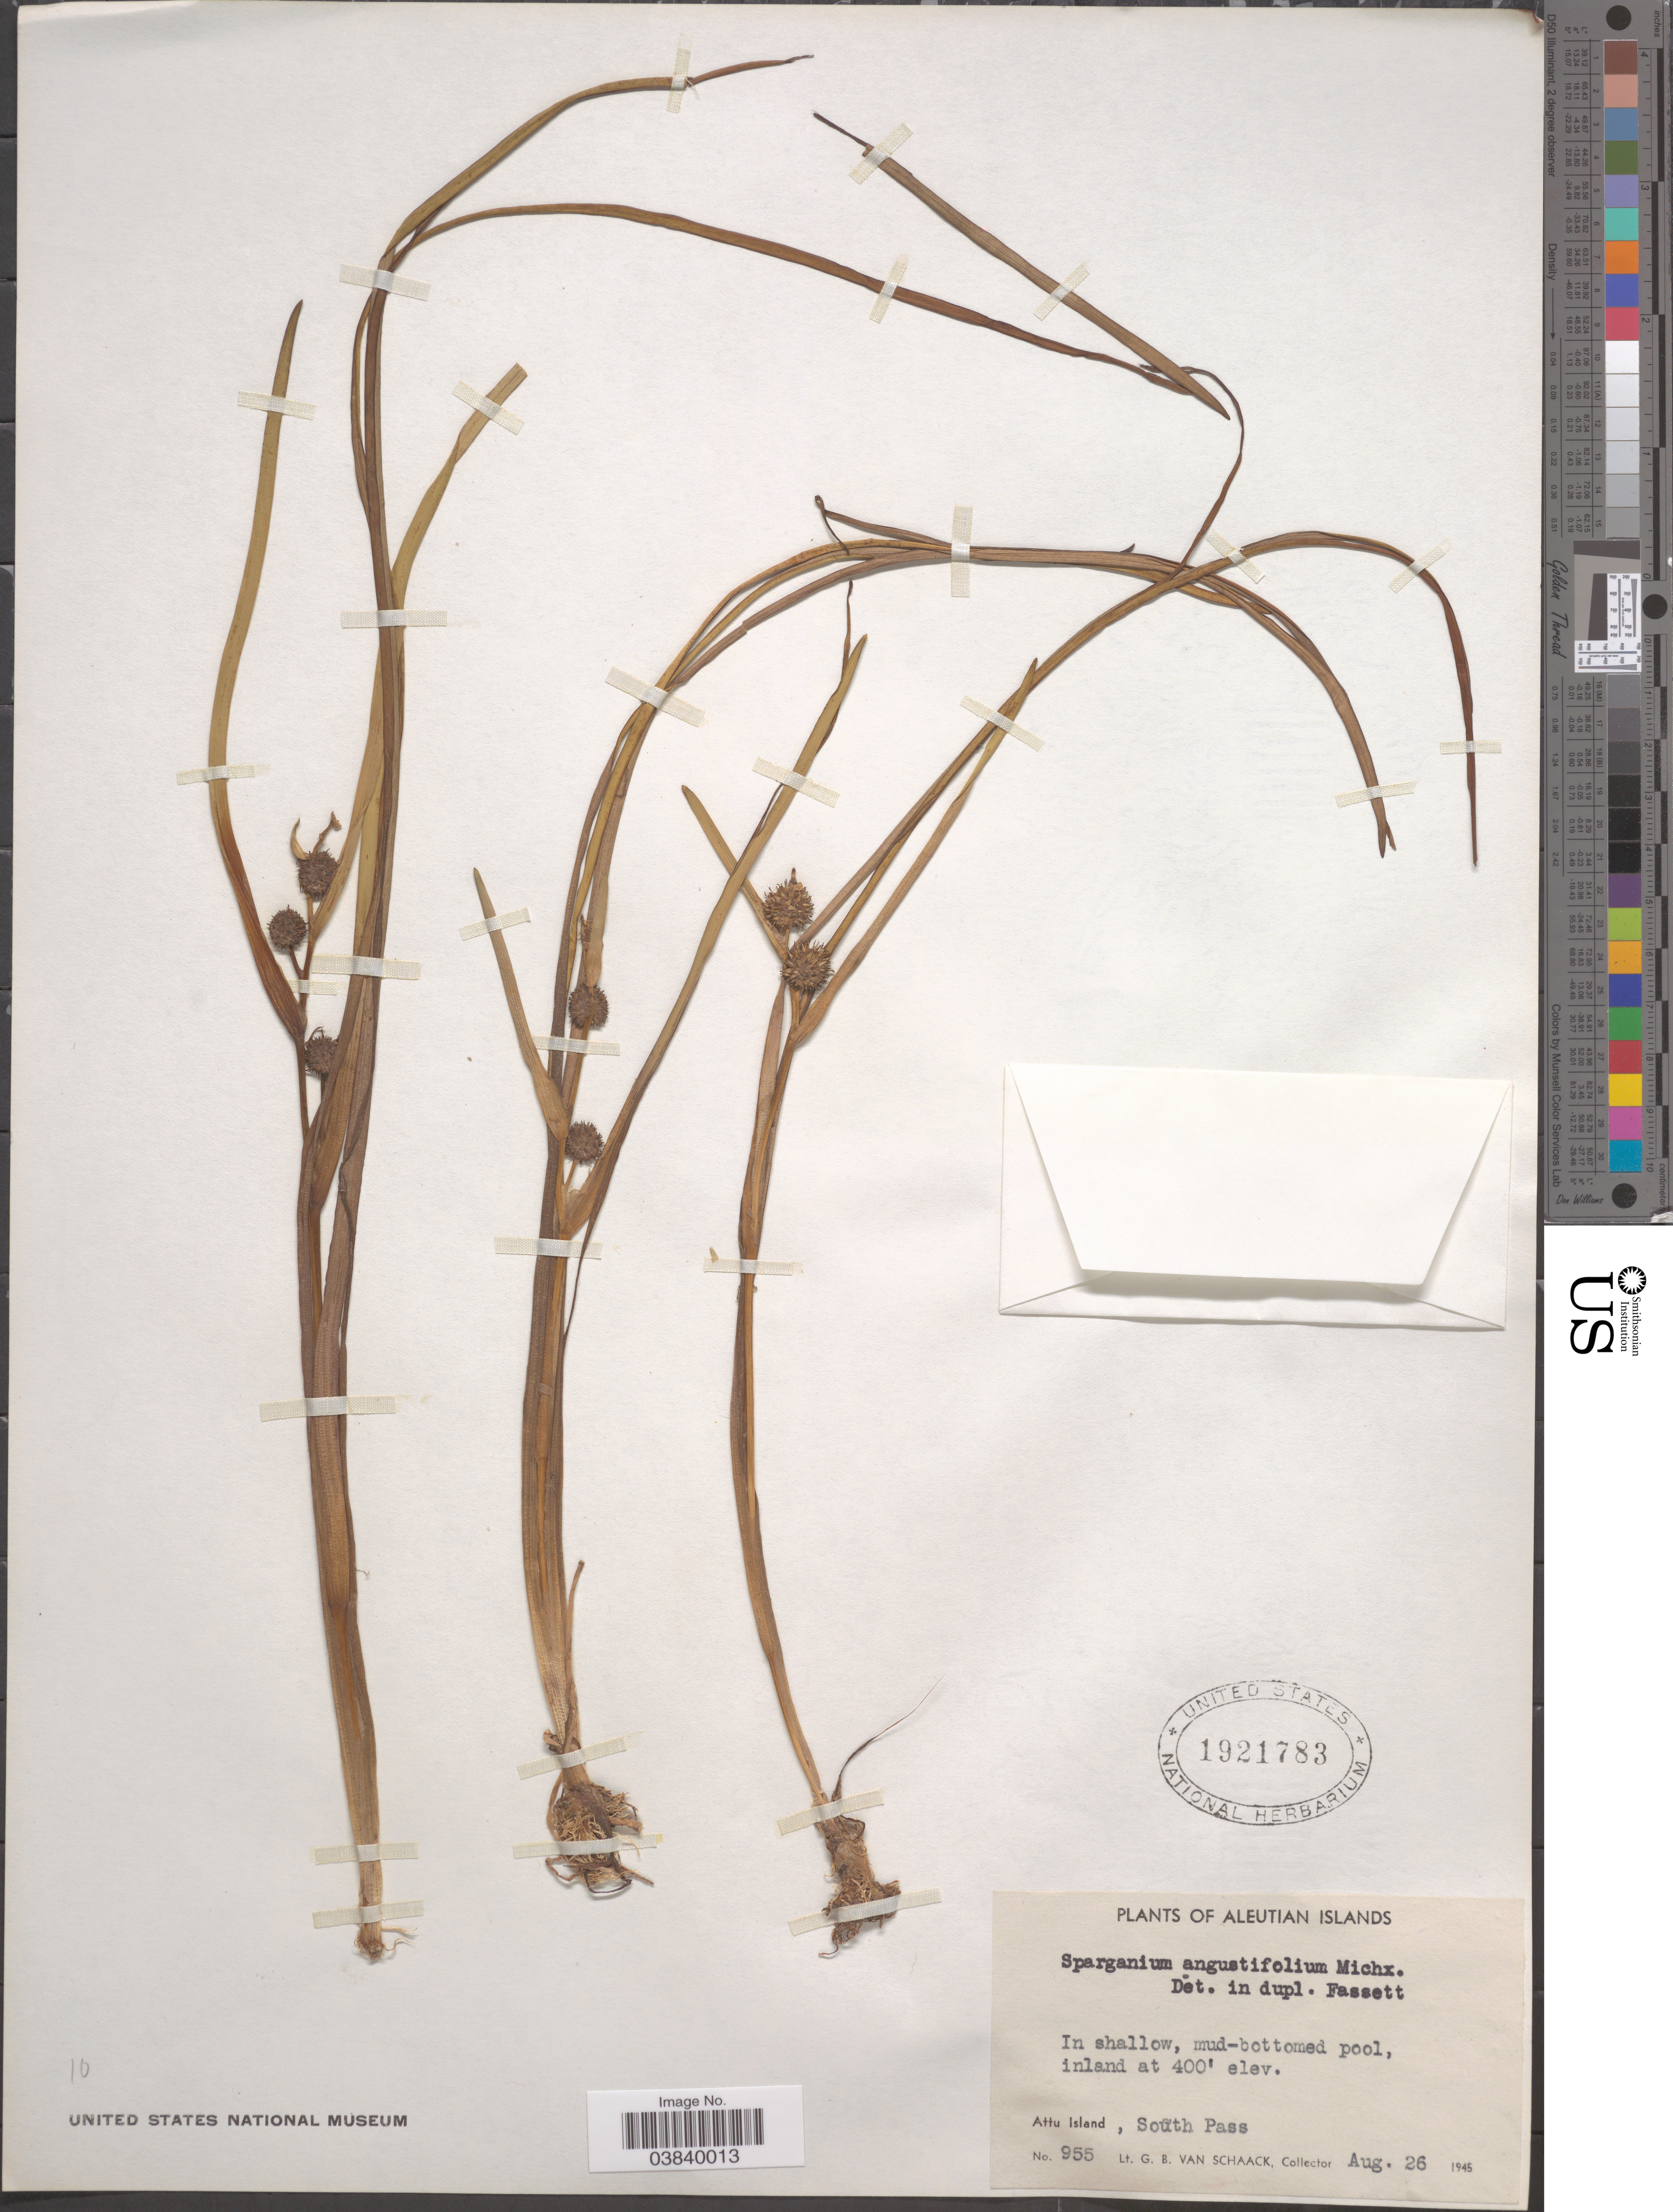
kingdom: Plantae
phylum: Tracheophyta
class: Liliopsida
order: Poales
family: Typhaceae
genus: Sparganium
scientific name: Sparganium angustifolium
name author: Michx.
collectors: G. Van Schaack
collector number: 955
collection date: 1945-08-26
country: United States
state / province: Alaska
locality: Aleutian Islands. Attu Island, South Pass.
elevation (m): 122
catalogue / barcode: US 1921783